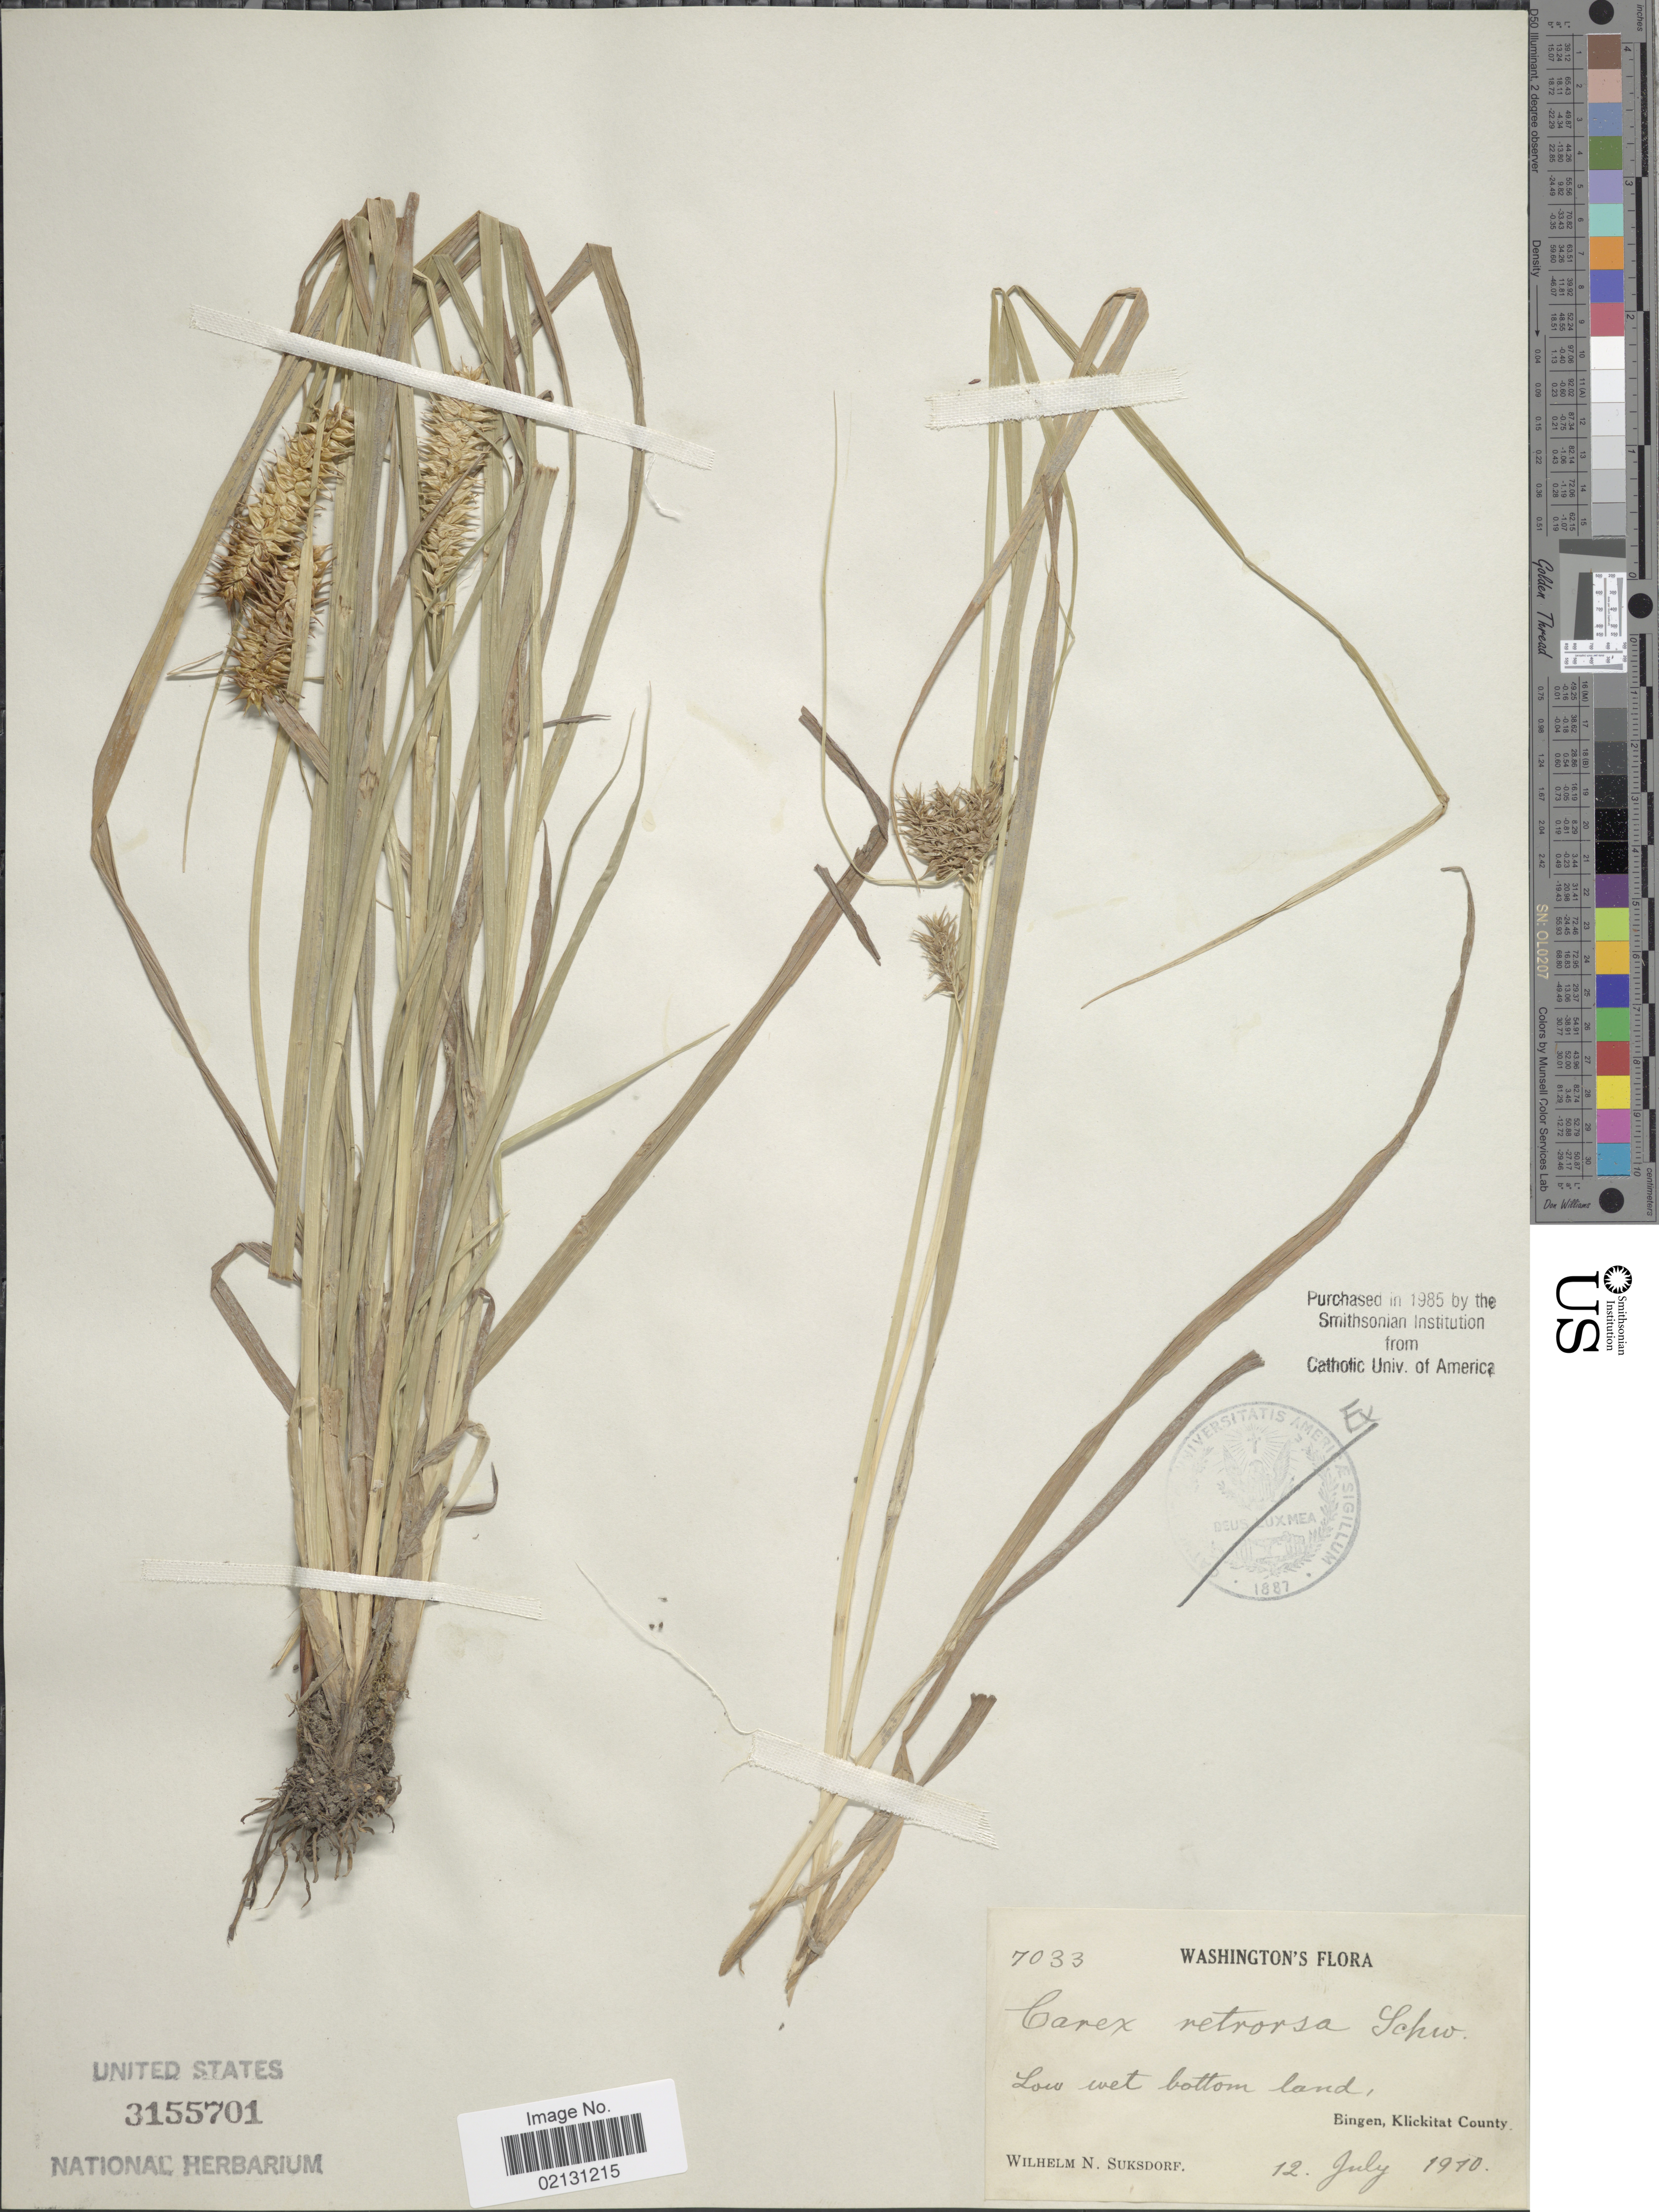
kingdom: Plantae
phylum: Tracheophyta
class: Liliopsida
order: Poales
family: Cyperaceae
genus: Carex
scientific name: Carex retrorsa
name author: Schwein.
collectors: W. N. Suksdorf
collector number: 7033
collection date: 1910-07-12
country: United States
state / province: Washington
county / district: Klickitat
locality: Low wet bottom land, Bingen Klickitat County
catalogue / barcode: US 3155701